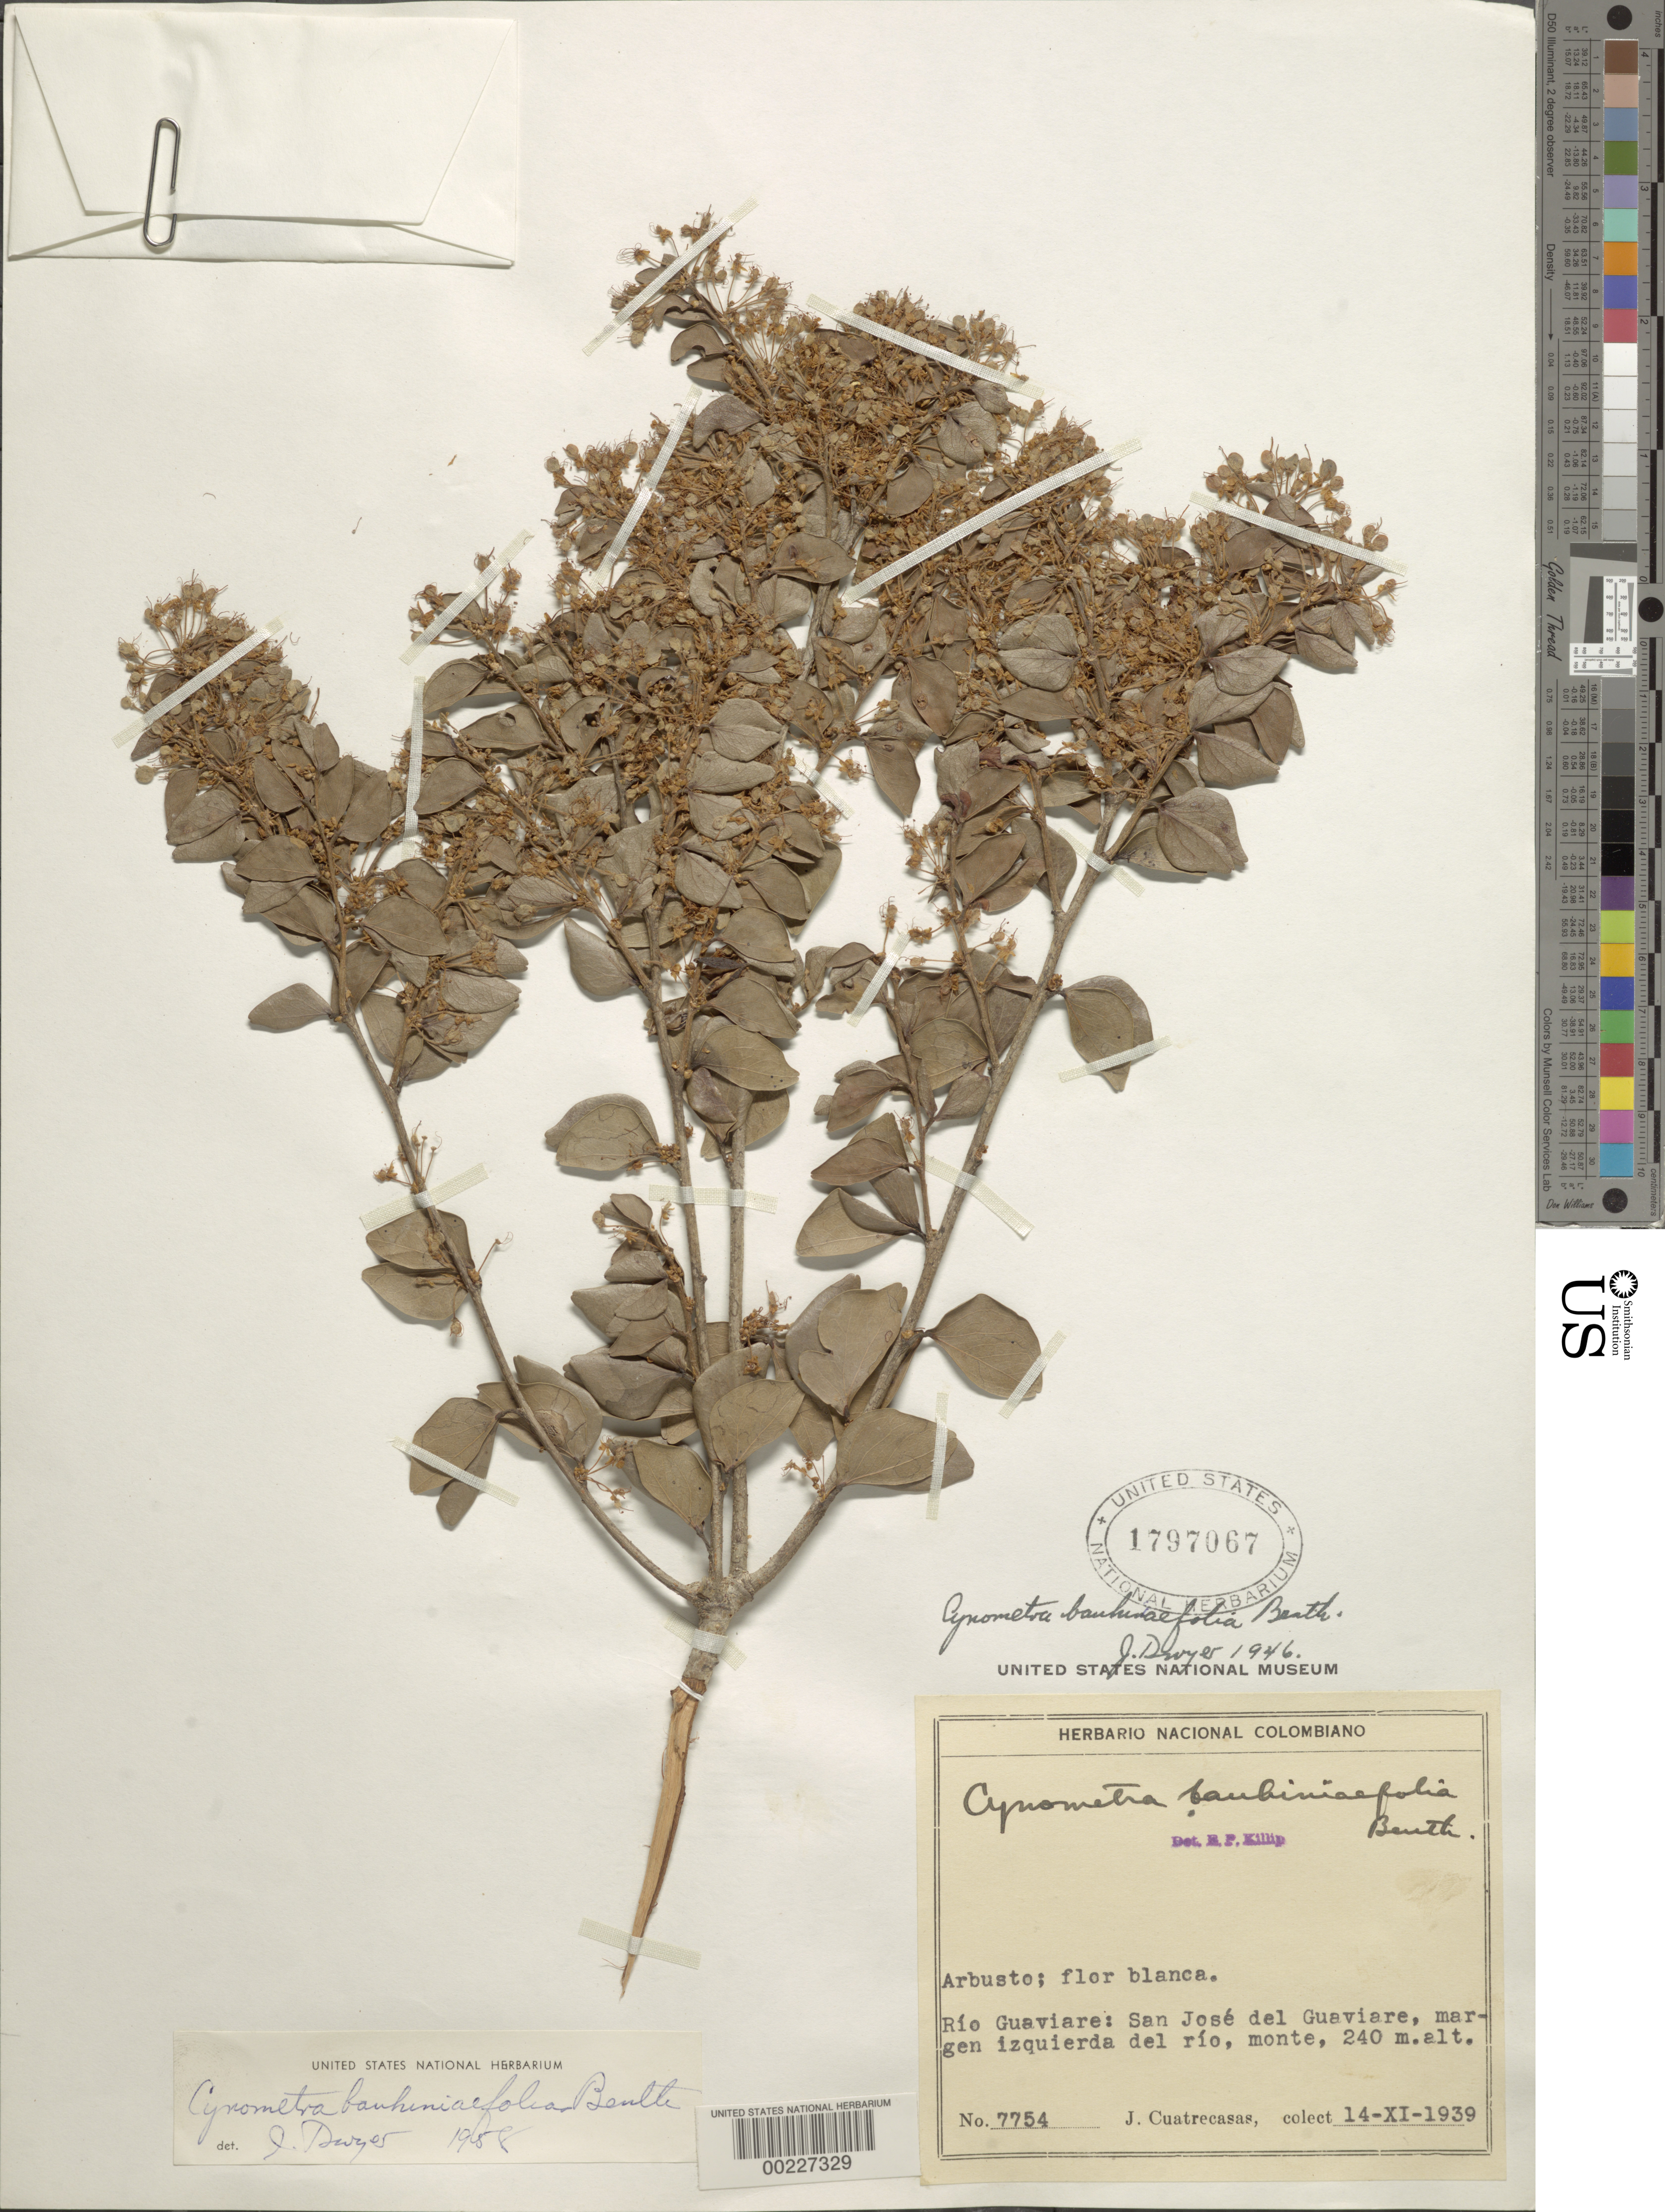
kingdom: Plantae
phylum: Tracheophyta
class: Magnoliopsida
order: Fabales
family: Fabaceae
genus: Cynometra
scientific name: Cynometra bauhiniifolia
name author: Benth.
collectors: J. Cuatrecasas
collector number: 7754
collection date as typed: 14 Nov 1939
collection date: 1939-11-14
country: Colombia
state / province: Guaviare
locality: Rio Guaviare: San Jose del Guaviare, left edge of river; mountain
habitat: Edge of river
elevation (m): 240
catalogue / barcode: US 1797067